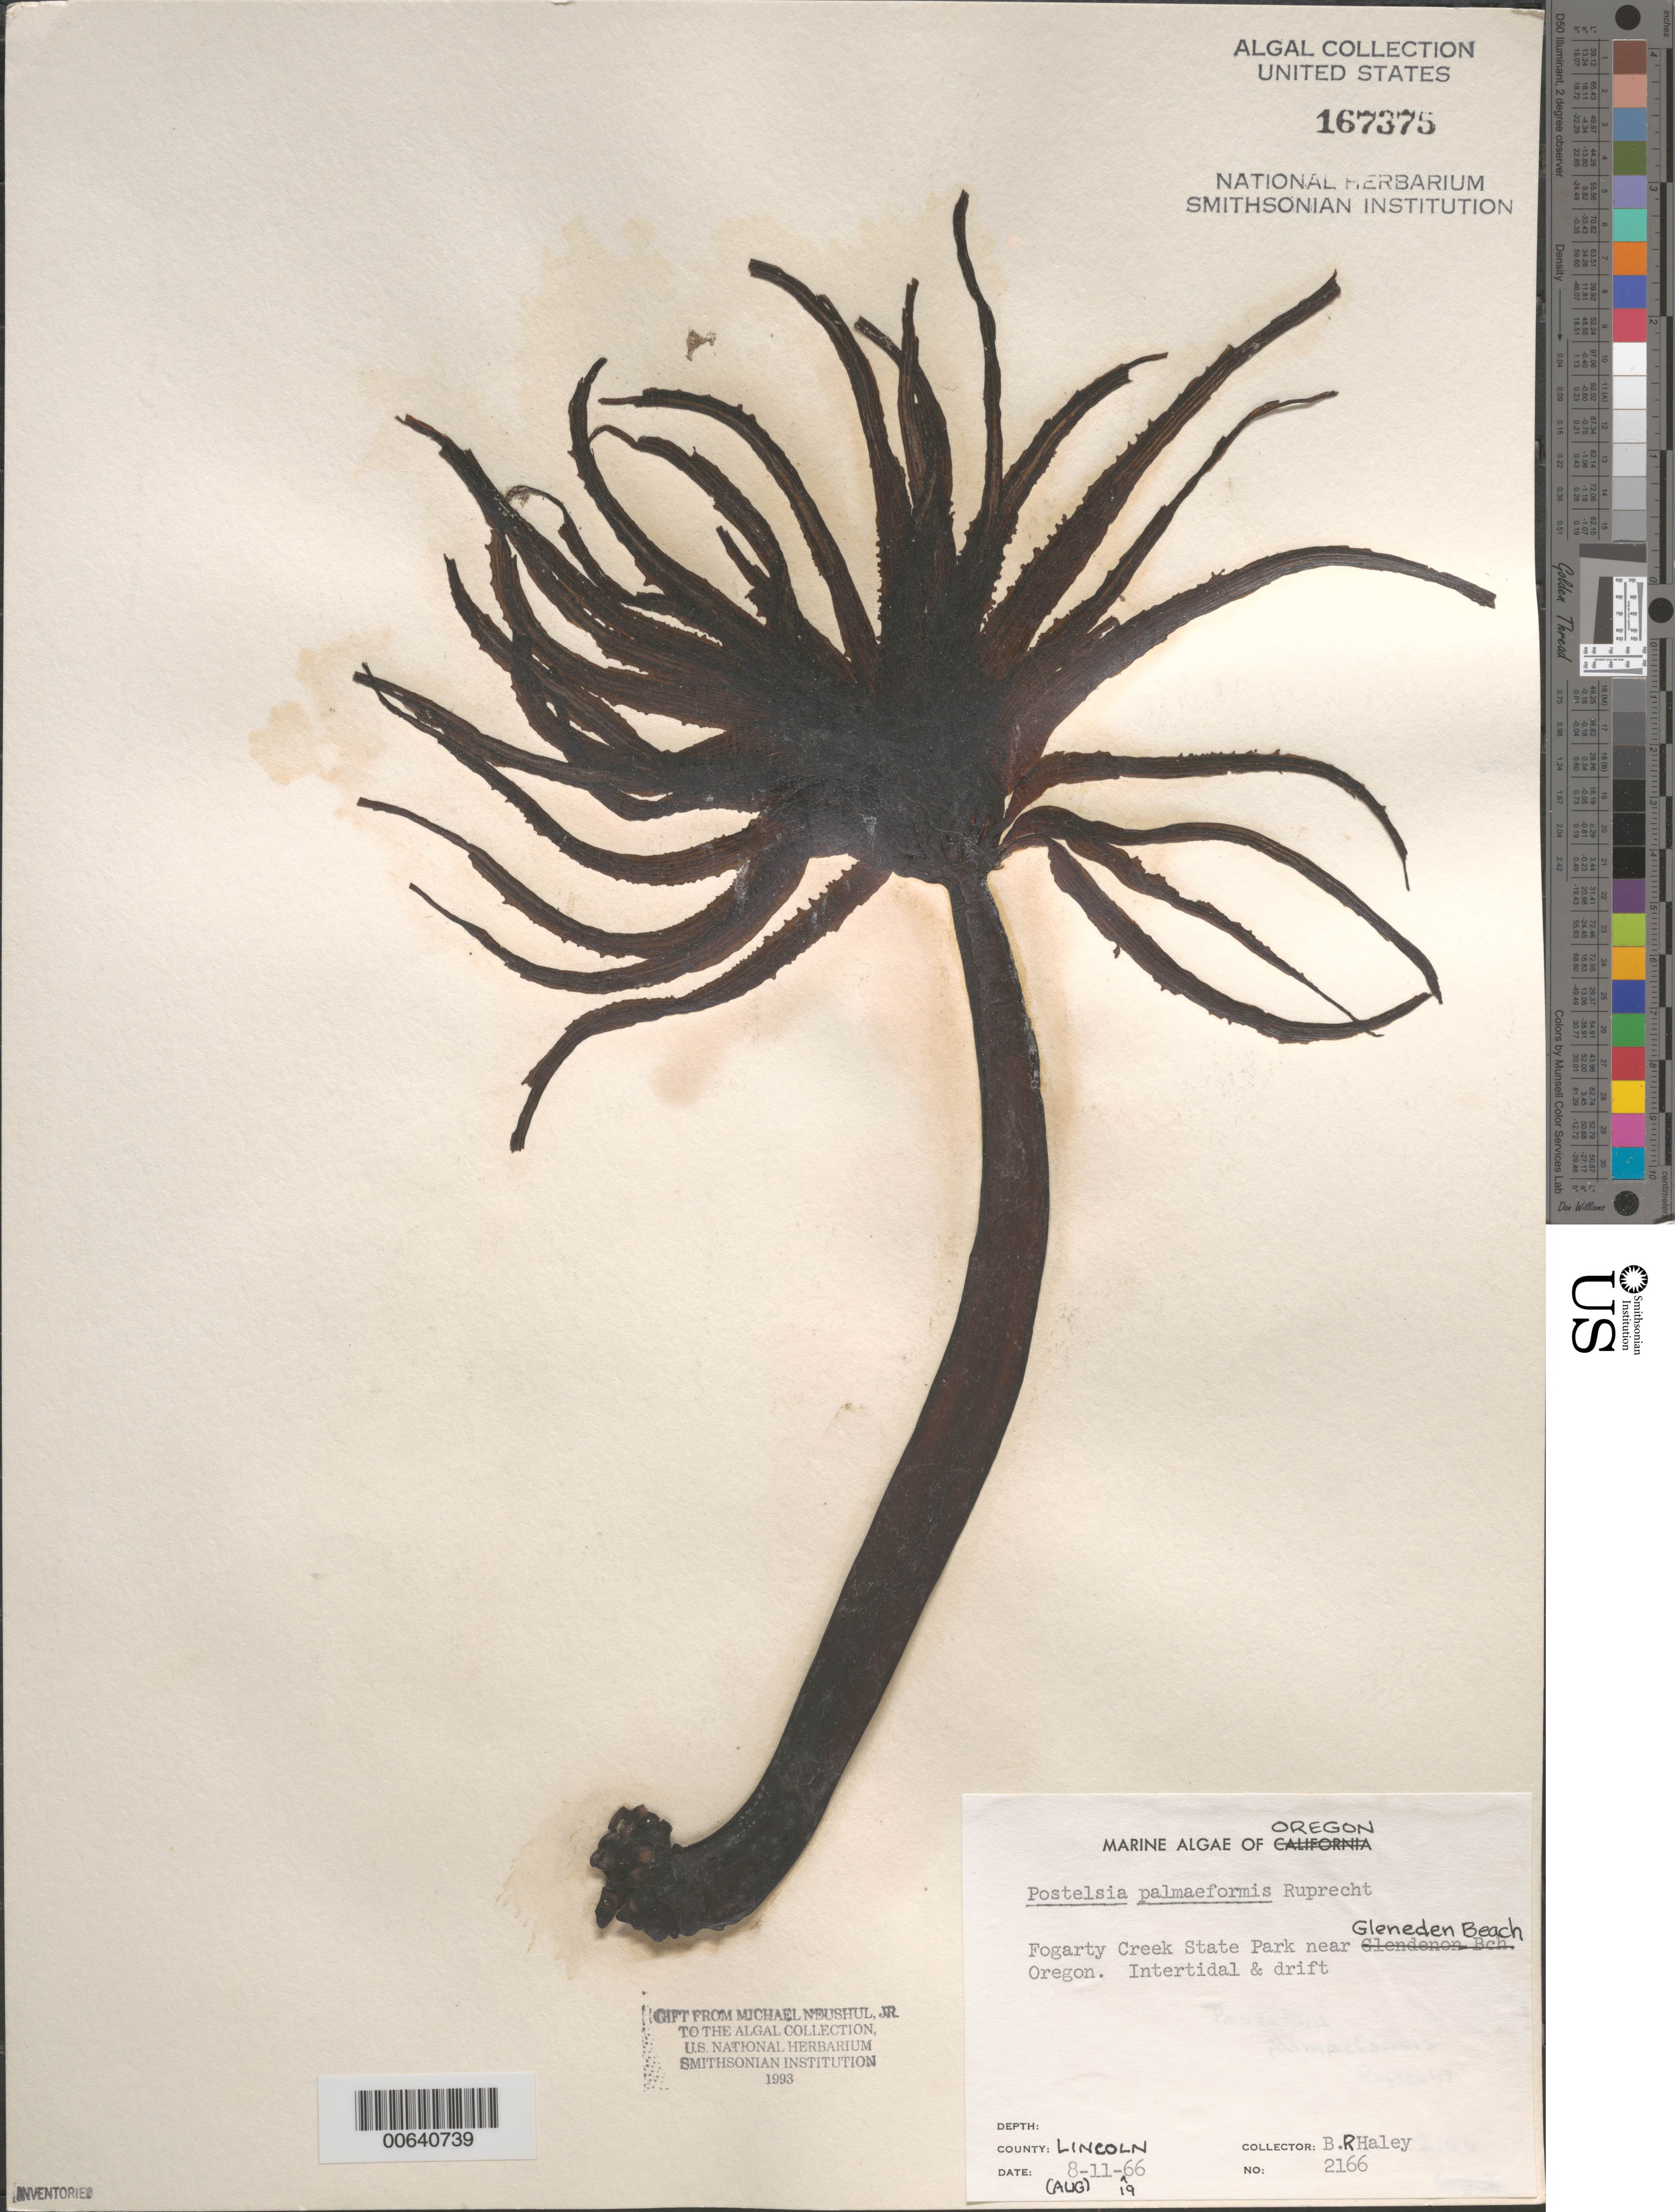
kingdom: Chromista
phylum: Ochrophyta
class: Phaeophyceae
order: Laminariales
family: Laminariaceae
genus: Postelsia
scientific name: Postelsia palmaeformis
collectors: B. Haley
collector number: Neushul 2166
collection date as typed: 11 Aug 1966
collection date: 1966-08-11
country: United States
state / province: Oregon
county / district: Lincoln County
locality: Fogarty Creek State Park, near Gleneden Beach (Glendenon Beach)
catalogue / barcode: US 167375